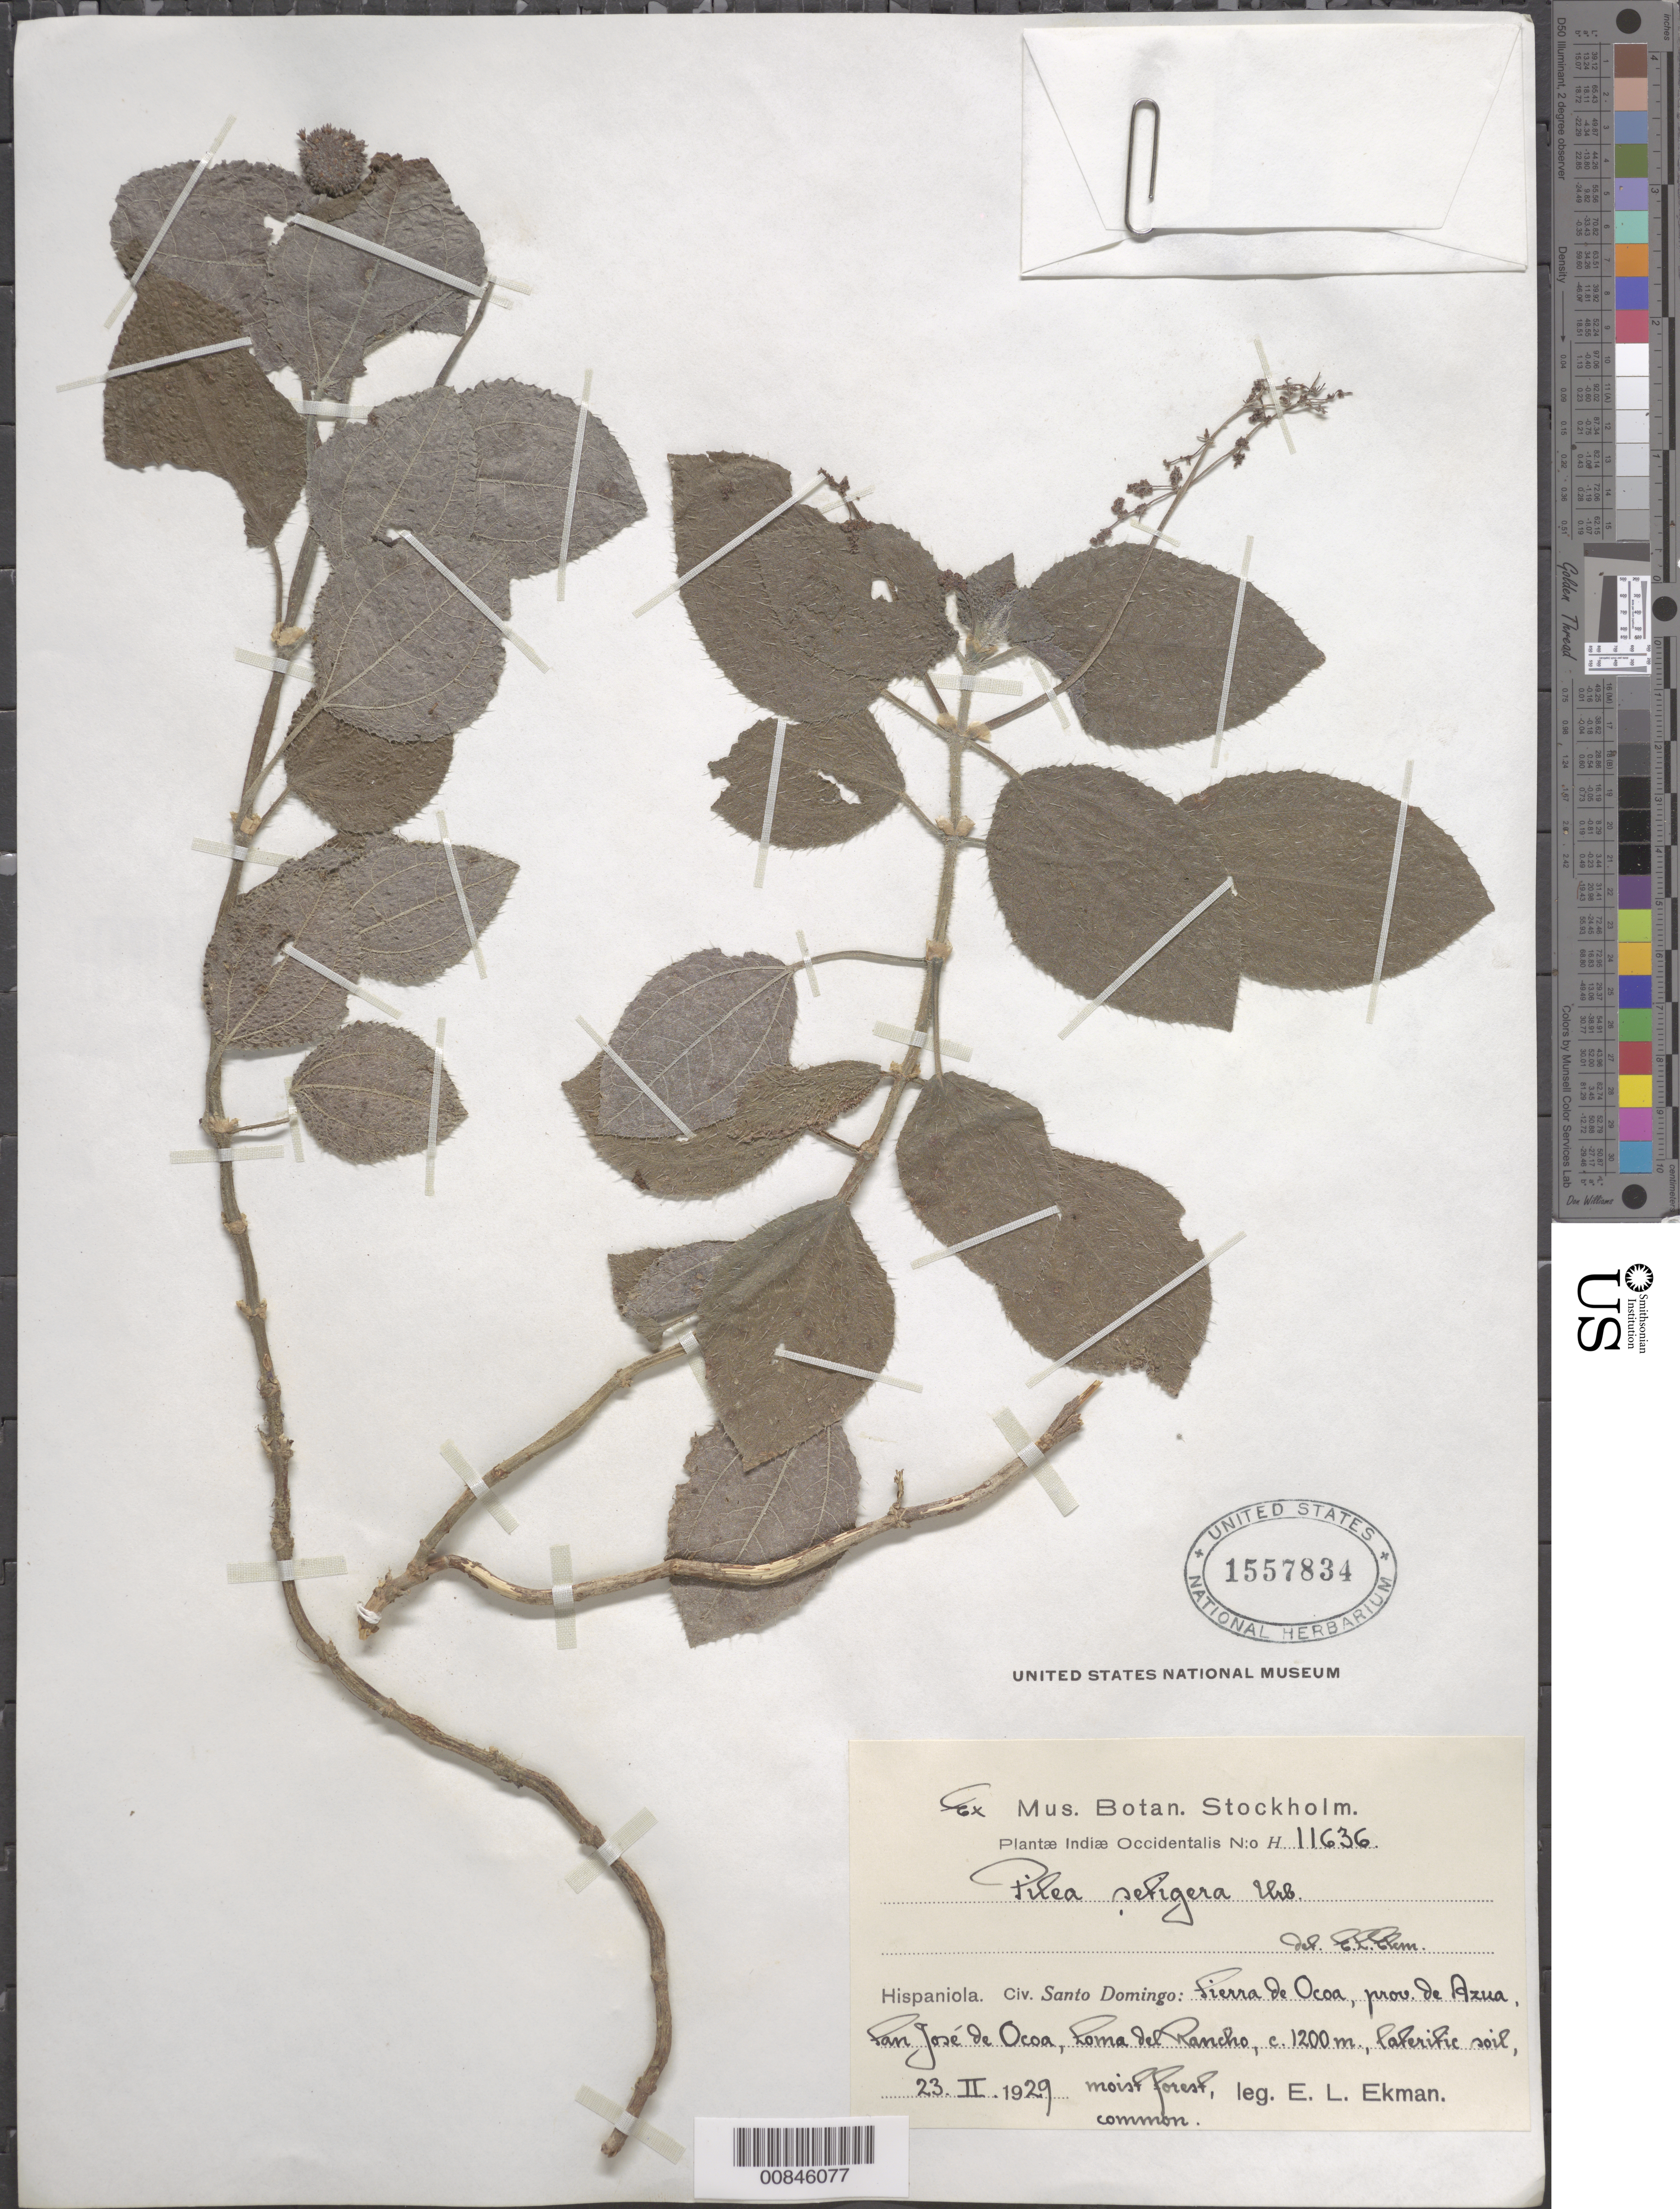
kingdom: Plantae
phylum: Tracheophyta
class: Magnoliopsida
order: Rosales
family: Urticaceae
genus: Pilea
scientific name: Pilea setigera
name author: Urb.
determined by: Ekman, E. L.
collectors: E. L. Ekman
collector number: H 11636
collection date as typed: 23 Feb 1929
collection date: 1929-02-23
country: Dominican Republic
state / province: Azua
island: Hispaniola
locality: Sierra de Ocoa, San José de Ocoa, Loma del Rancho.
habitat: Lateritic soil. Moist forest.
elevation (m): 1200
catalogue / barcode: US 1557834